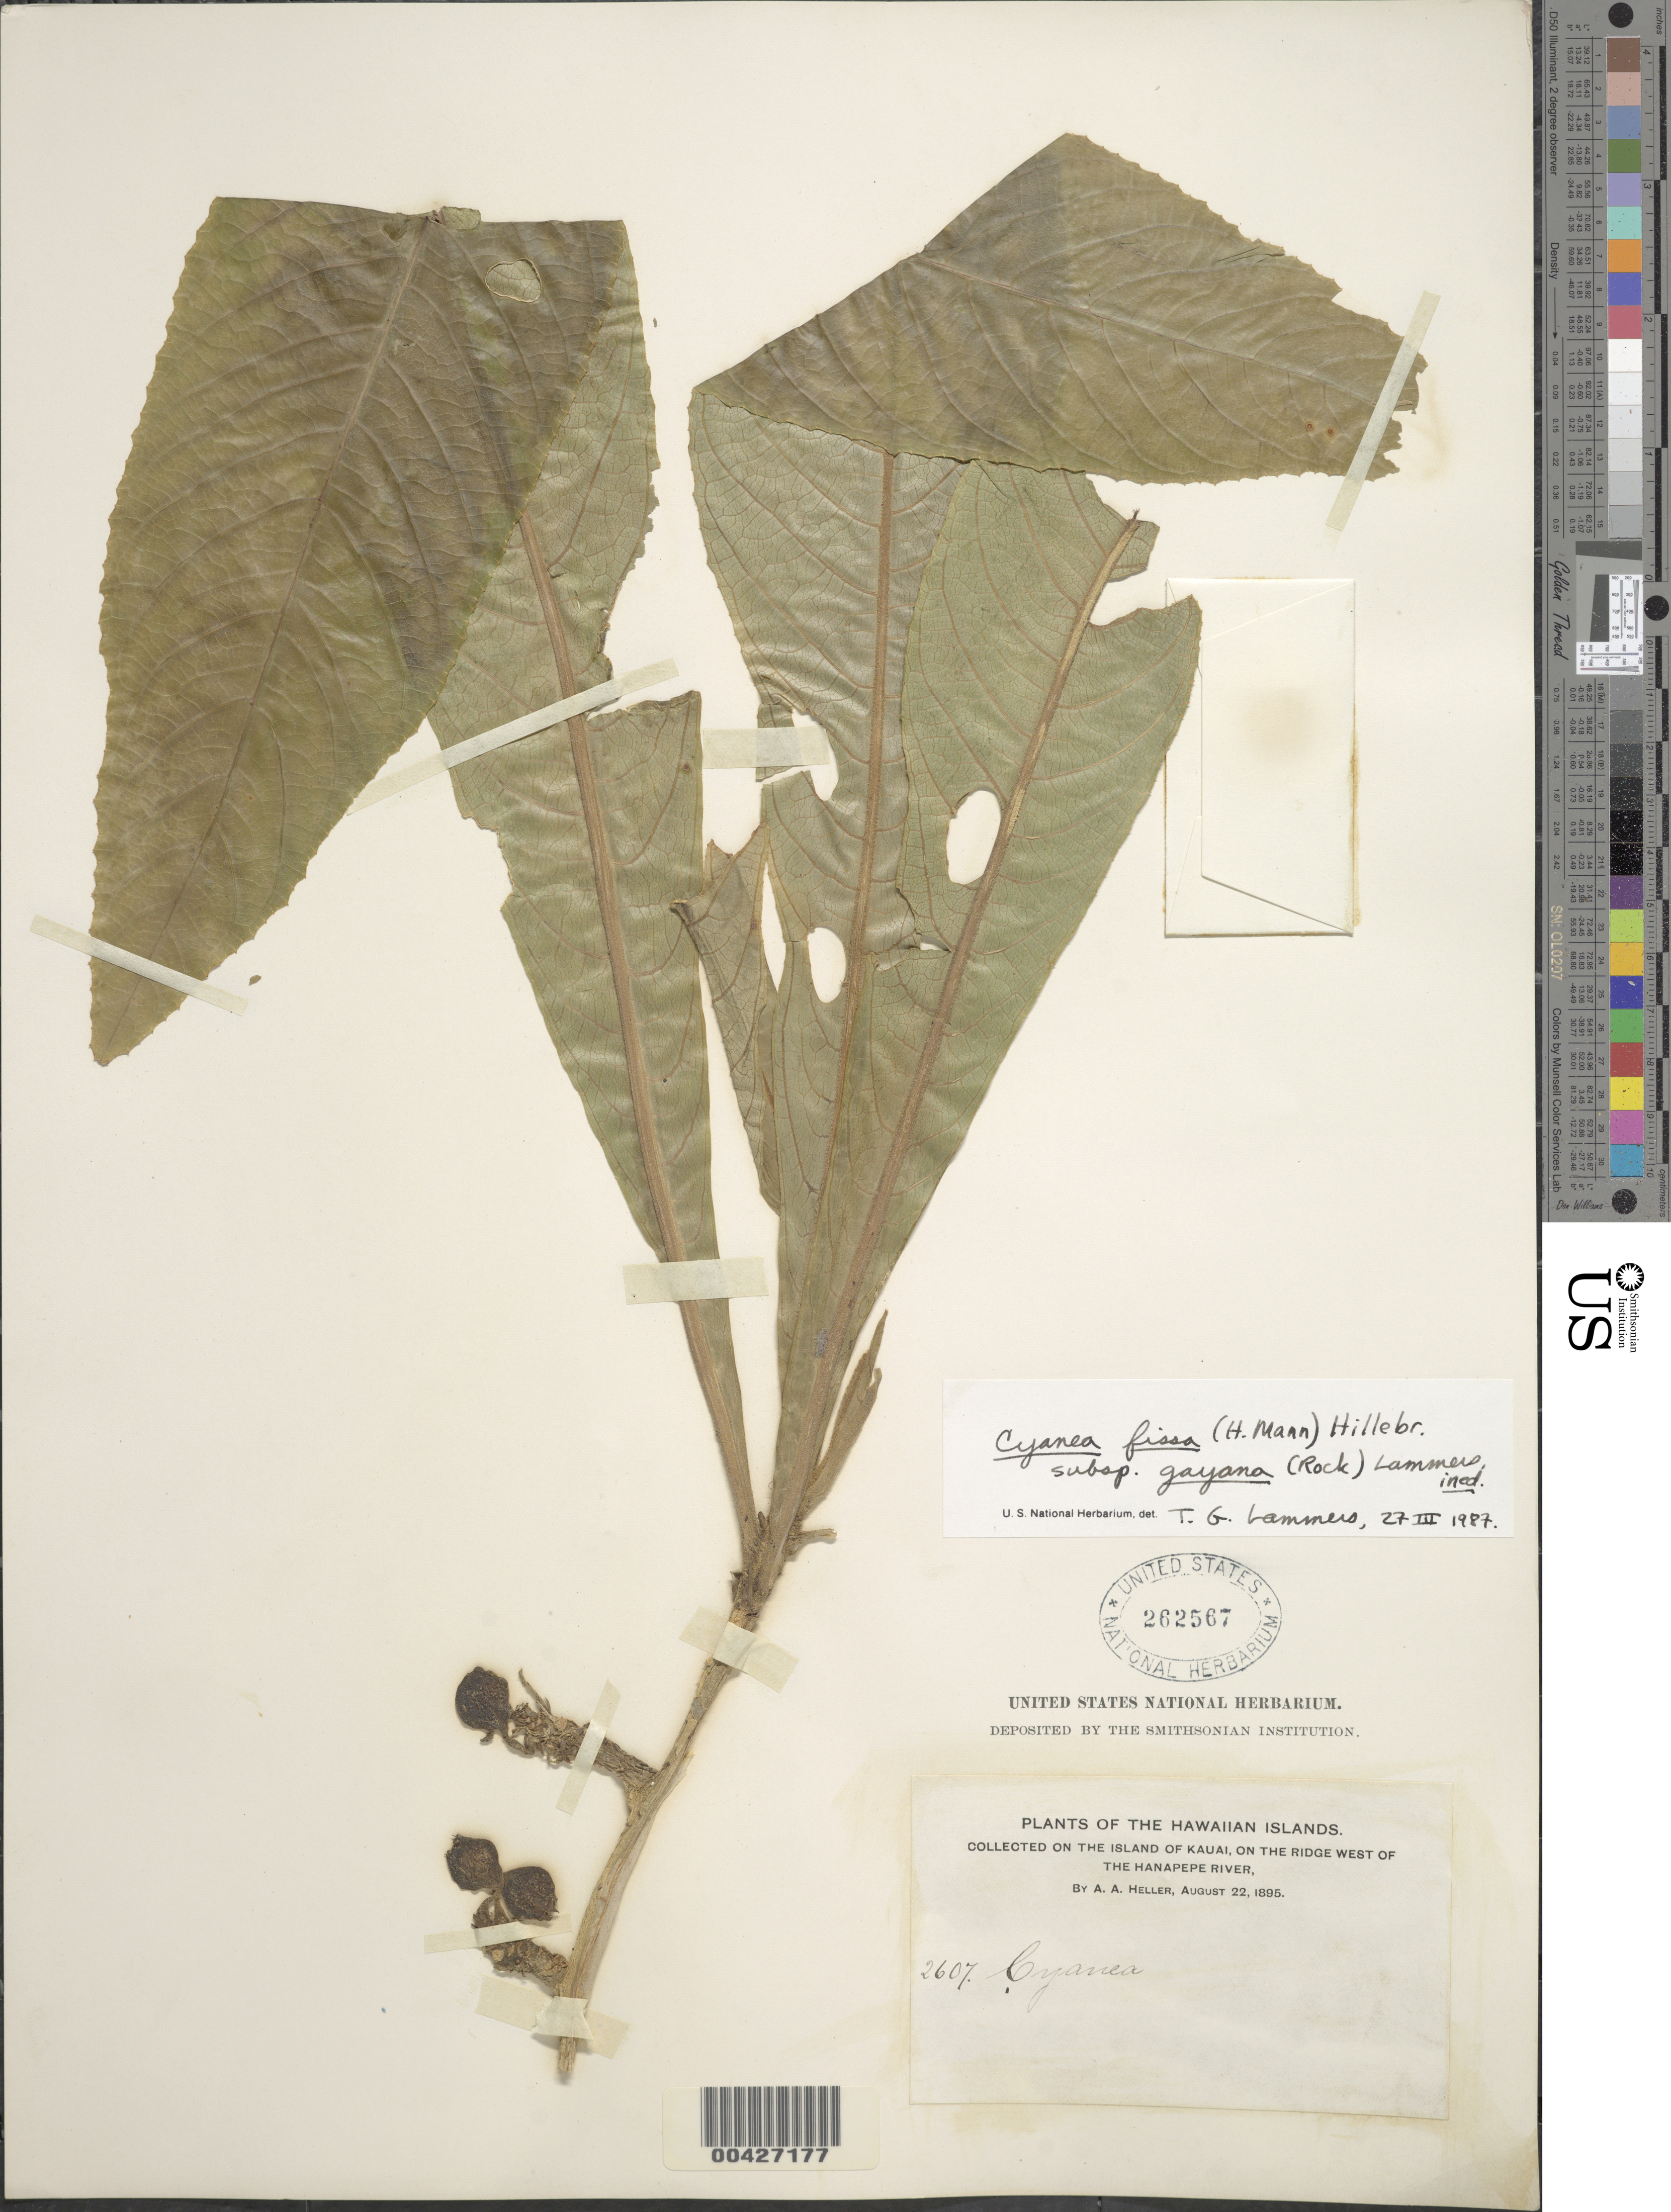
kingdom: Plantae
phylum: Tracheophyta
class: Magnoliopsida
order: Asterales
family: Campanulaceae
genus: Cyanea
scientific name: Cyanea fissa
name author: (H. Mann) Hillebr.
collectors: A. A. Heller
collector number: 2607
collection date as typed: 22 Aug 1895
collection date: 1895-08-22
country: United States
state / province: Hawaii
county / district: Kauai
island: Kaua'i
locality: on the Ridge west of the Hanapepe River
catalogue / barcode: US 262567